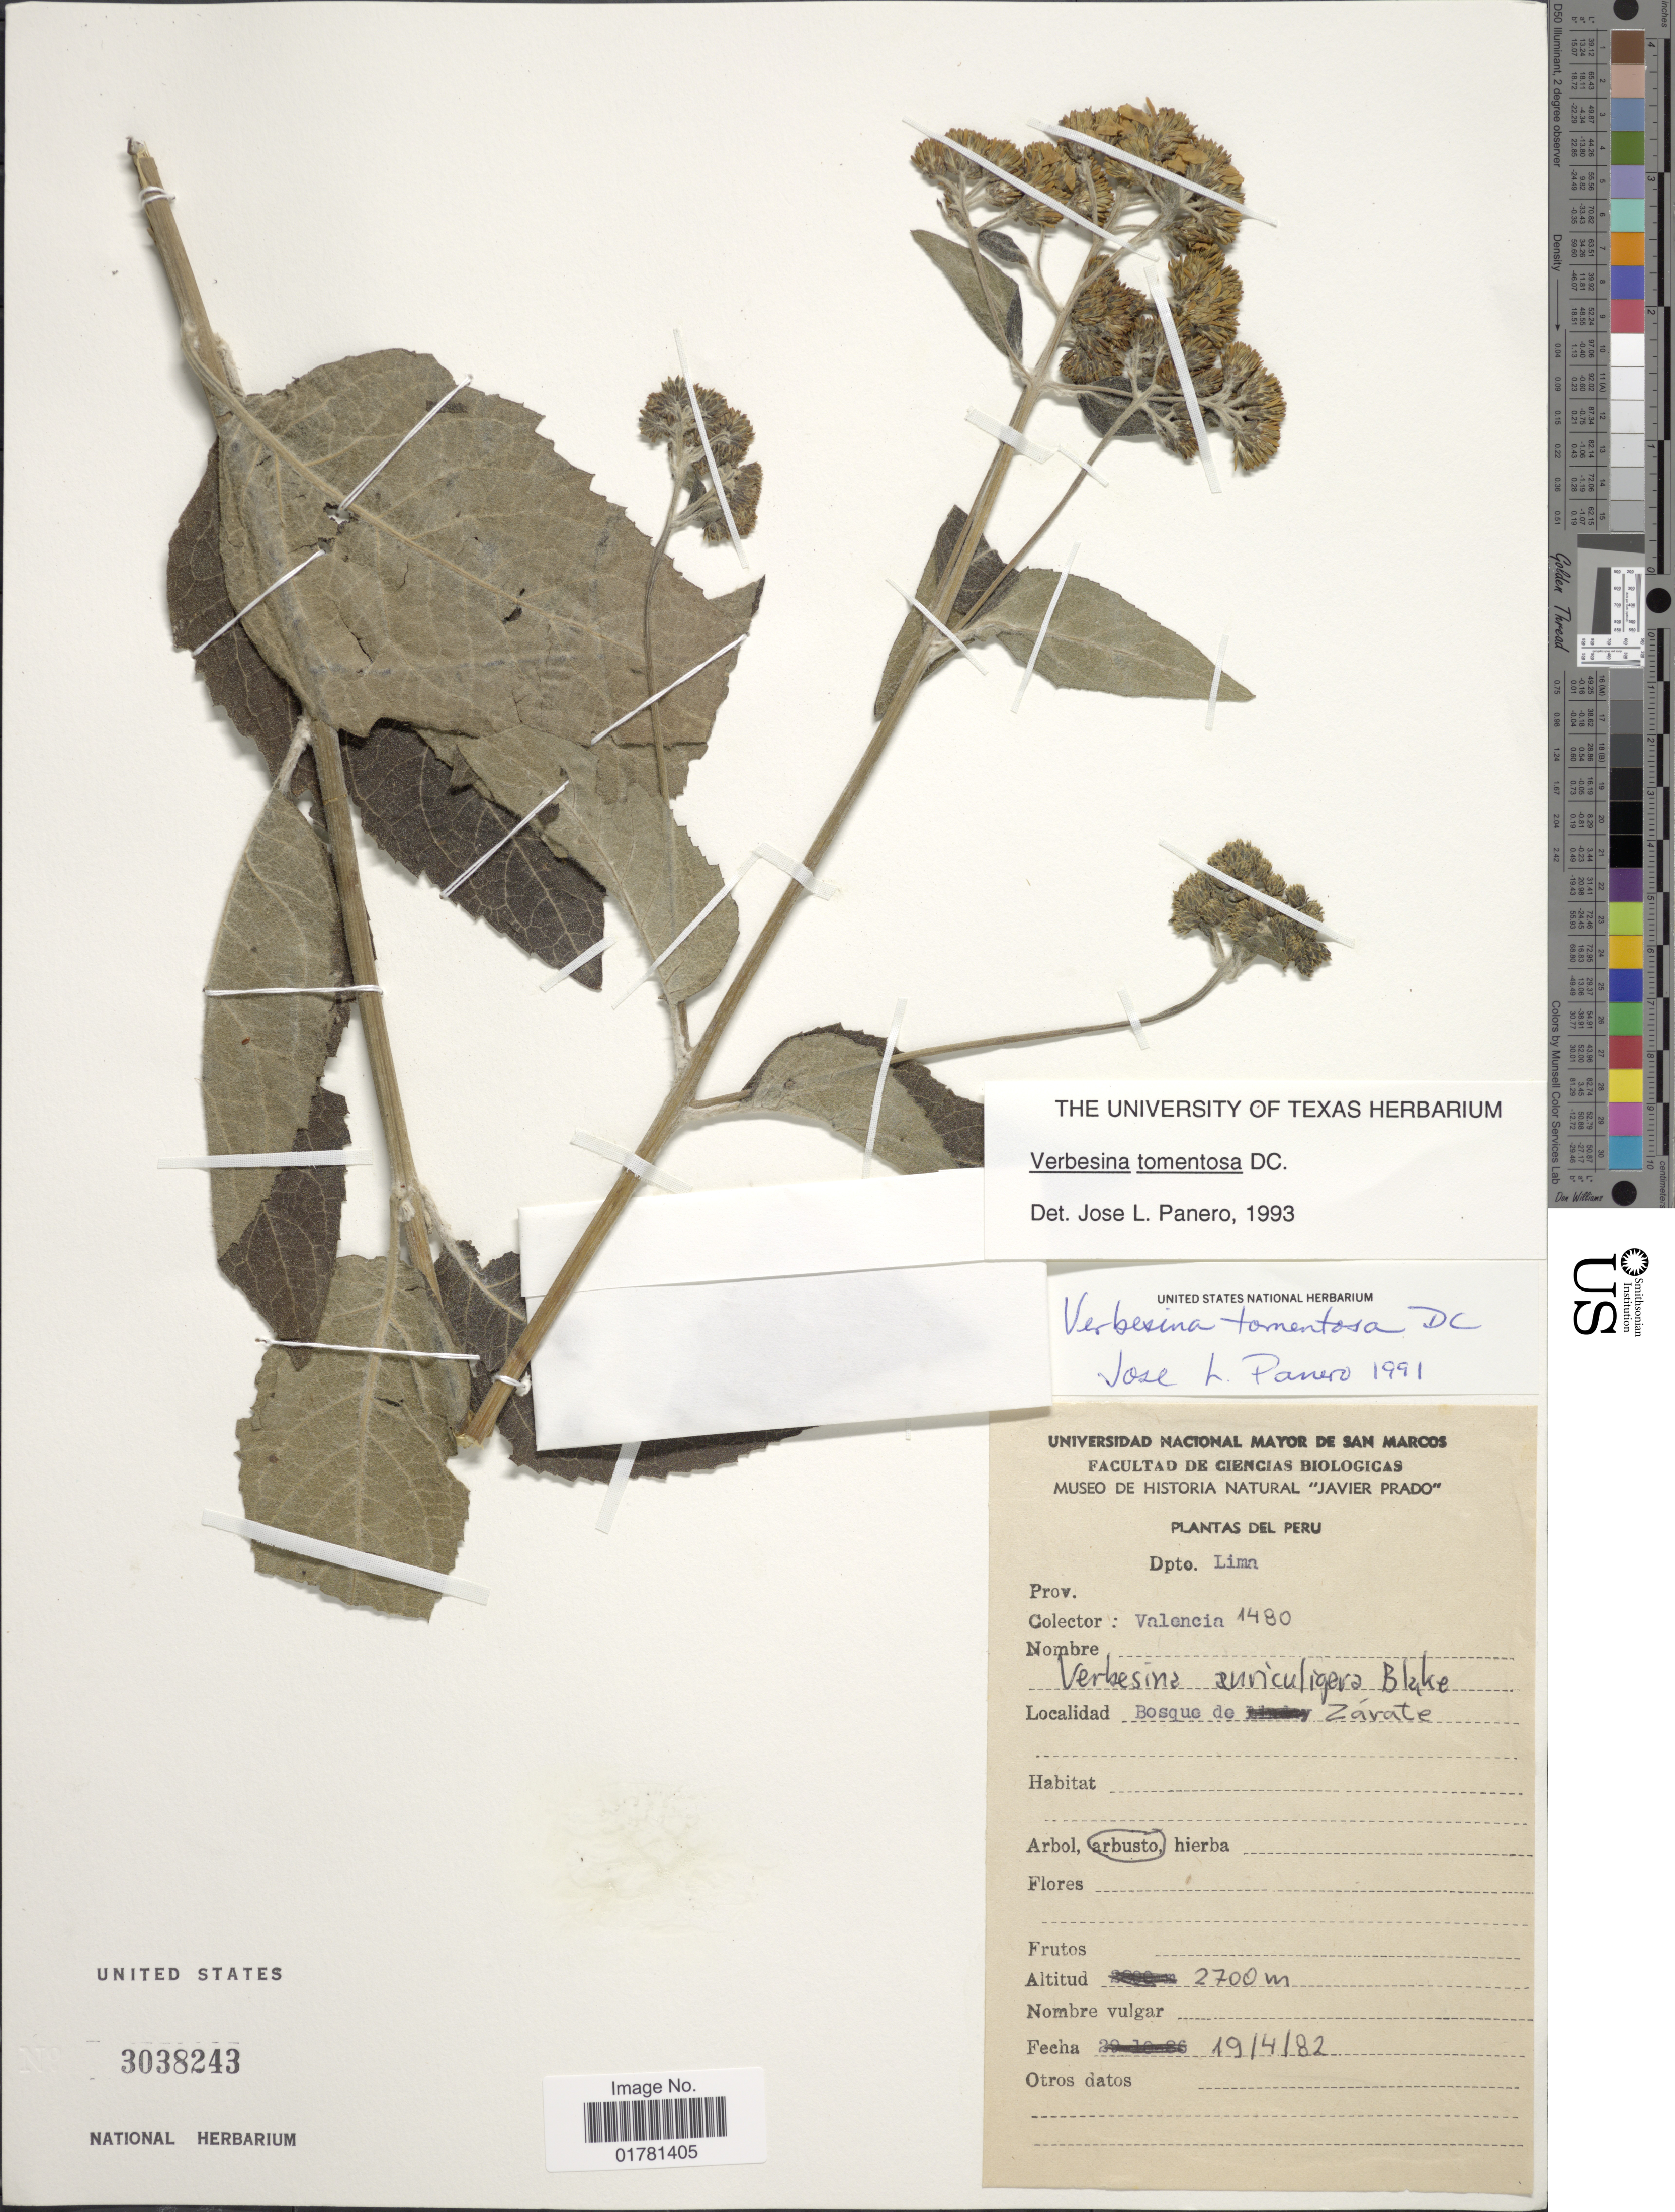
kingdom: Plantae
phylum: Tracheophyta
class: Magnoliopsida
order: Asterales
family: Asteraceae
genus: Verbesina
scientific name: Verbesina tomentosa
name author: DC.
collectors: -. Valencia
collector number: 1480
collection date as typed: Transcribed d/m/y: 19/4/82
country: Peru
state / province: Lima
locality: Dpto Lima, Bosque de Zárate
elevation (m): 2700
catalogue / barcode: US 3038243